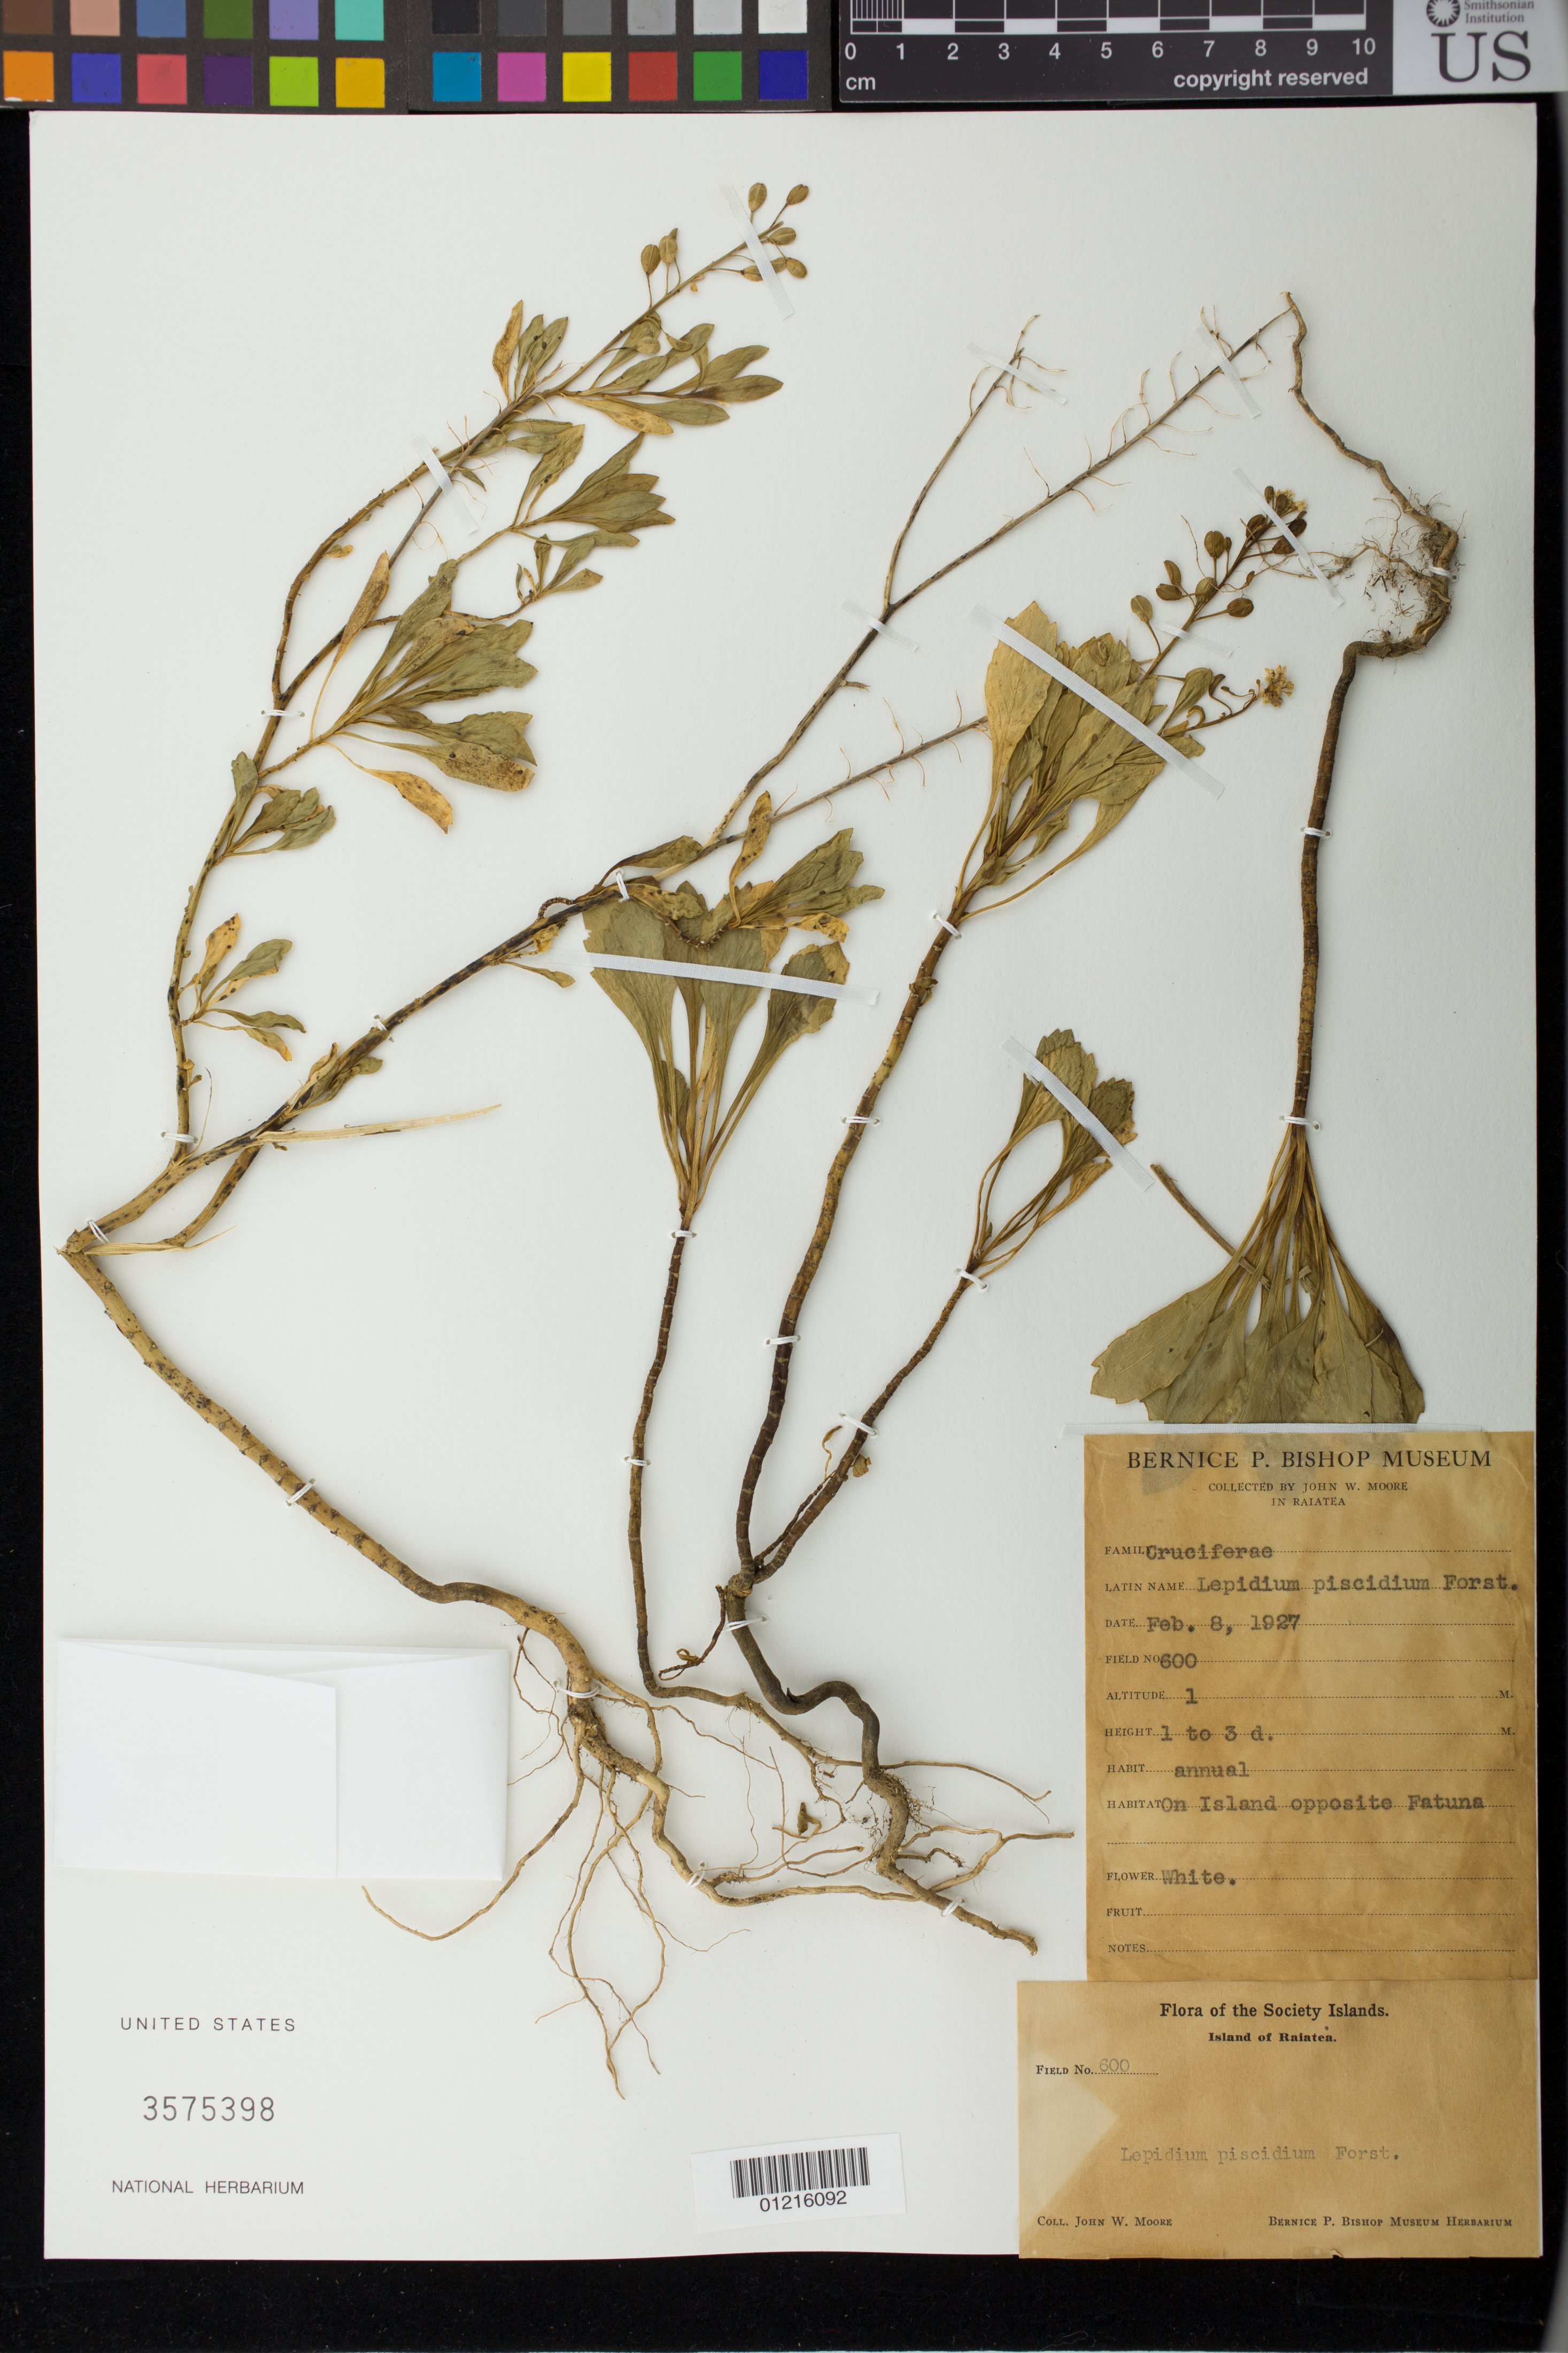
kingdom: Plantae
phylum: Tracheophyta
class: Magnoliopsida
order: Brassicales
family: Brassicaceae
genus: Lepidium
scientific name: Lepidium bidentatum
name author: Montin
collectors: J. Moore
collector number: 600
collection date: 1927-02-08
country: French Polynesia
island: Raiatea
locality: On island opposite Fatuna.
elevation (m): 1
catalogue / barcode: US 3575398